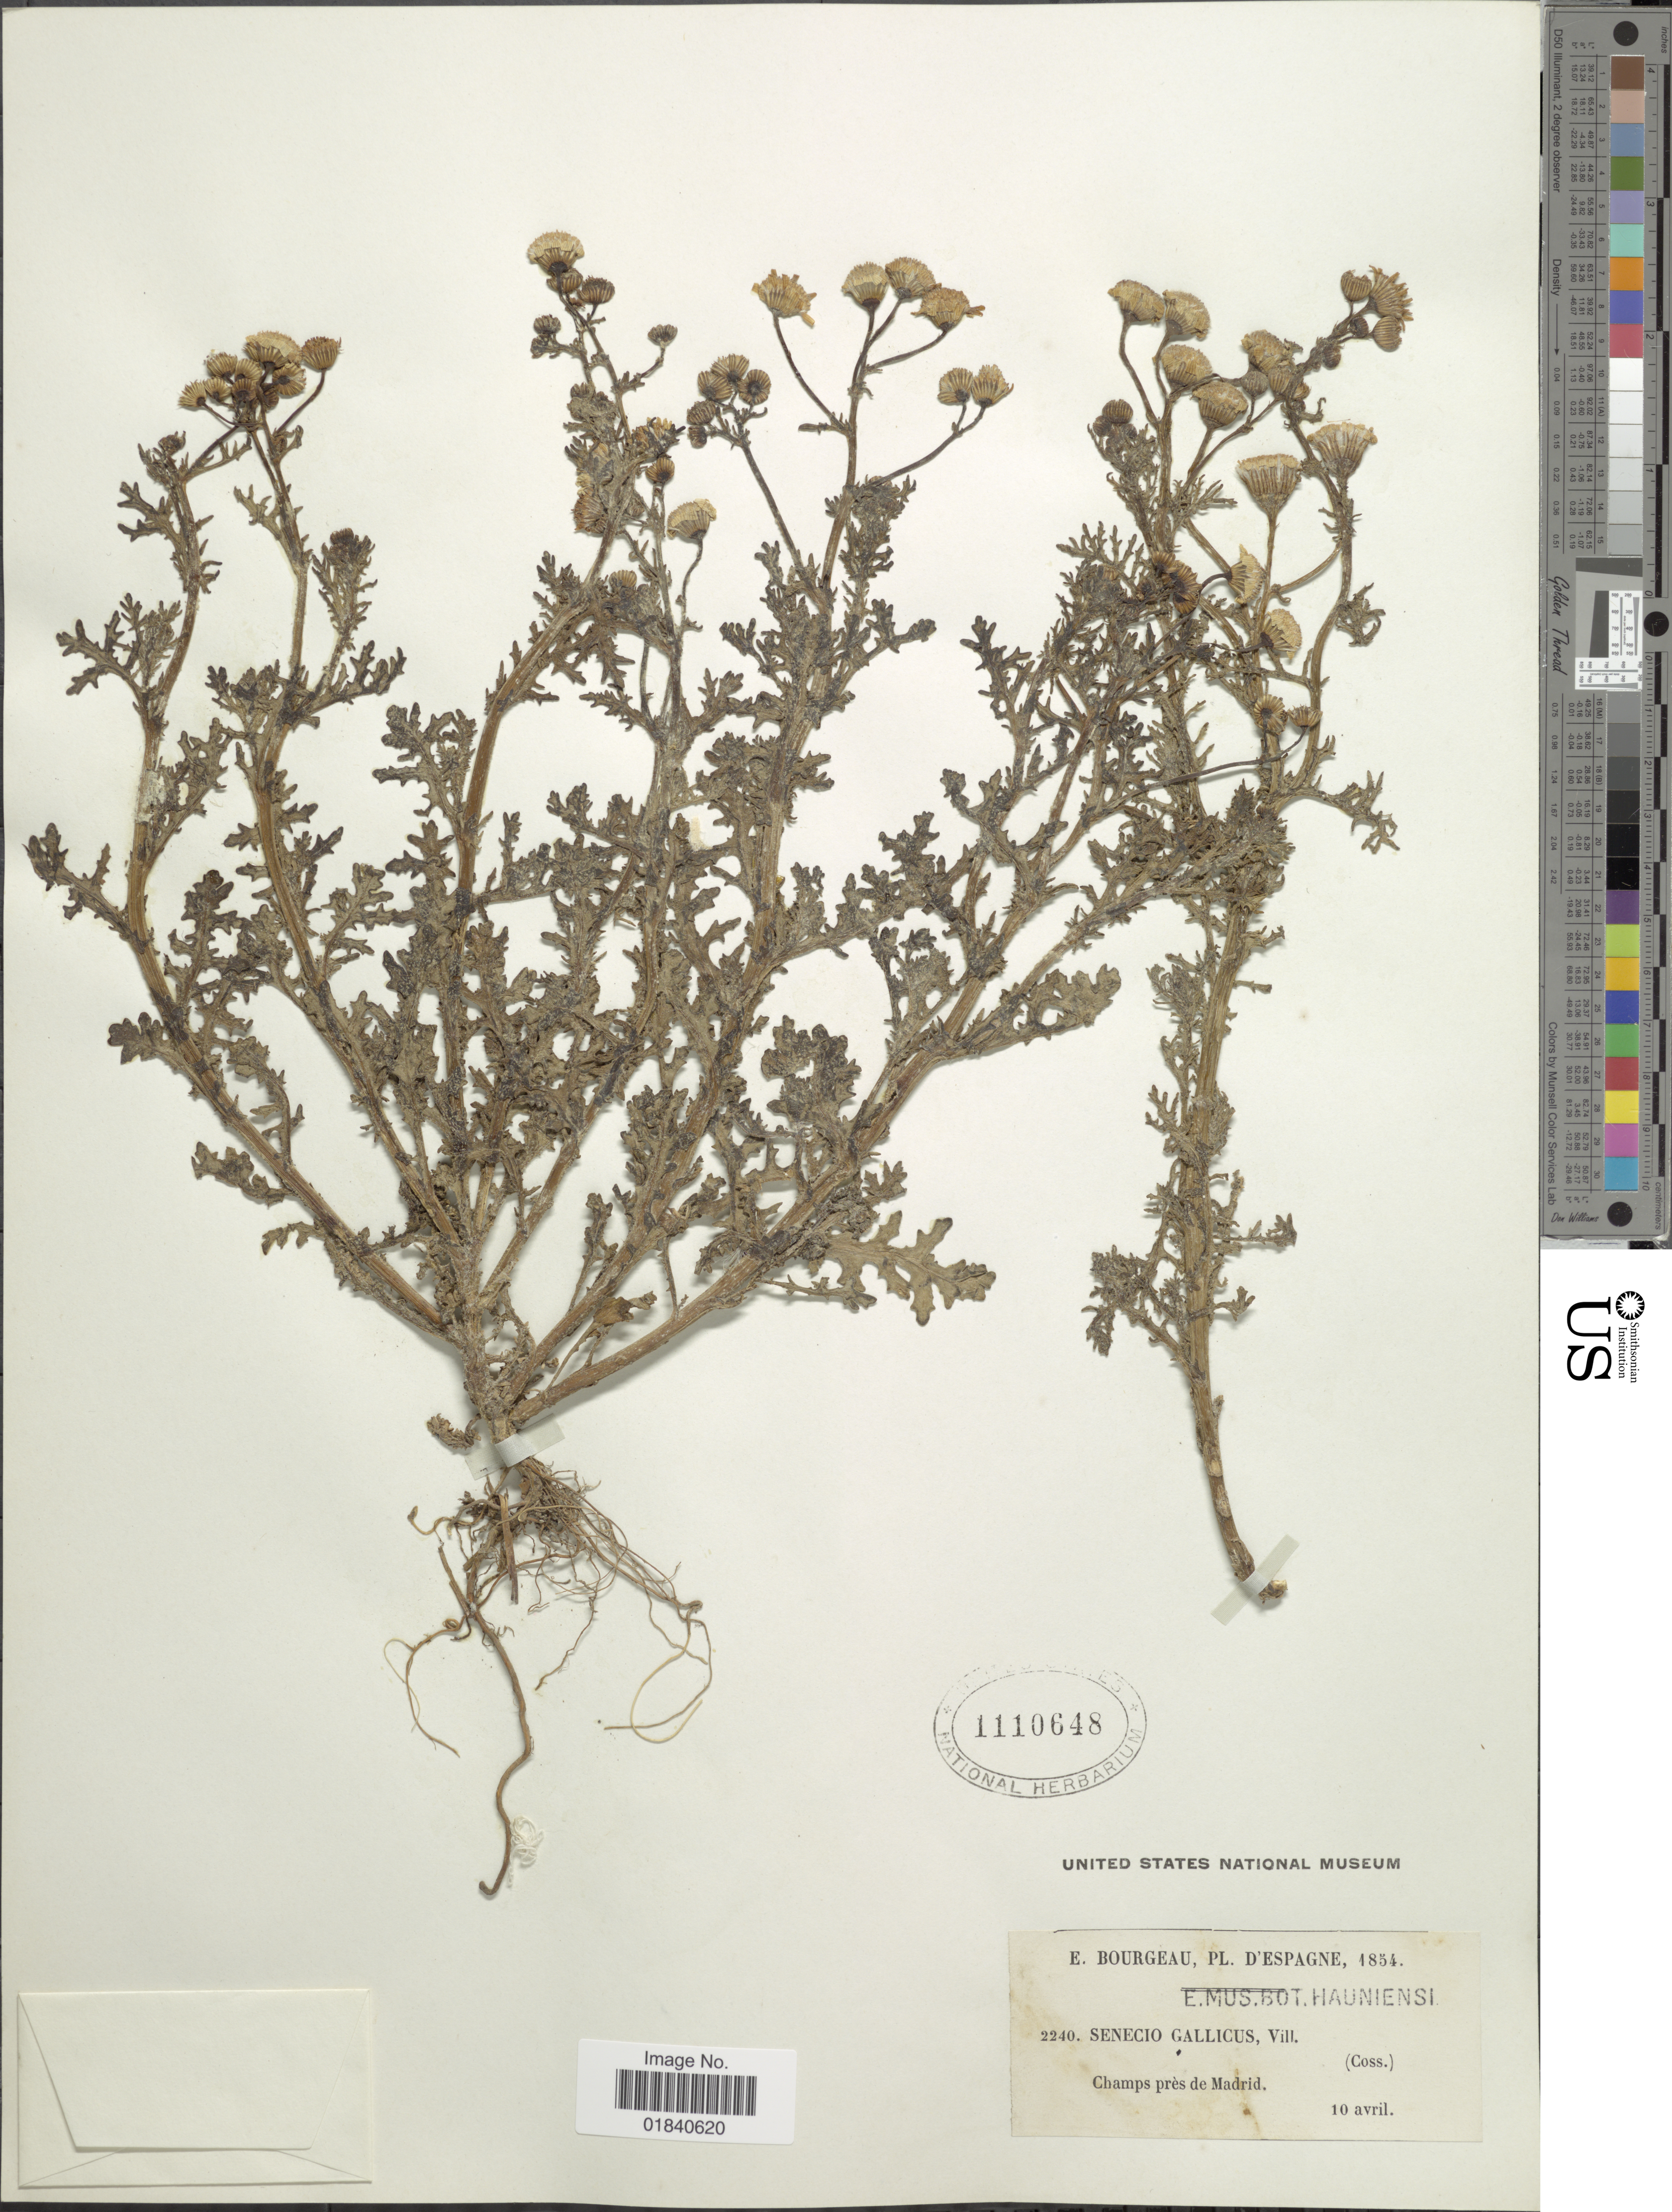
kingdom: Plantae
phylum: Tracheophyta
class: Magnoliopsida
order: Asterales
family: Asteraceae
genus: Senecio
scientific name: Senecio gallicus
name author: Vill. ex Chaix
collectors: E. Bourgeau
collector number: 2240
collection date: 1854-04-10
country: Spain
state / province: Madrid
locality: Champs près de Madrid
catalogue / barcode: US 1110648